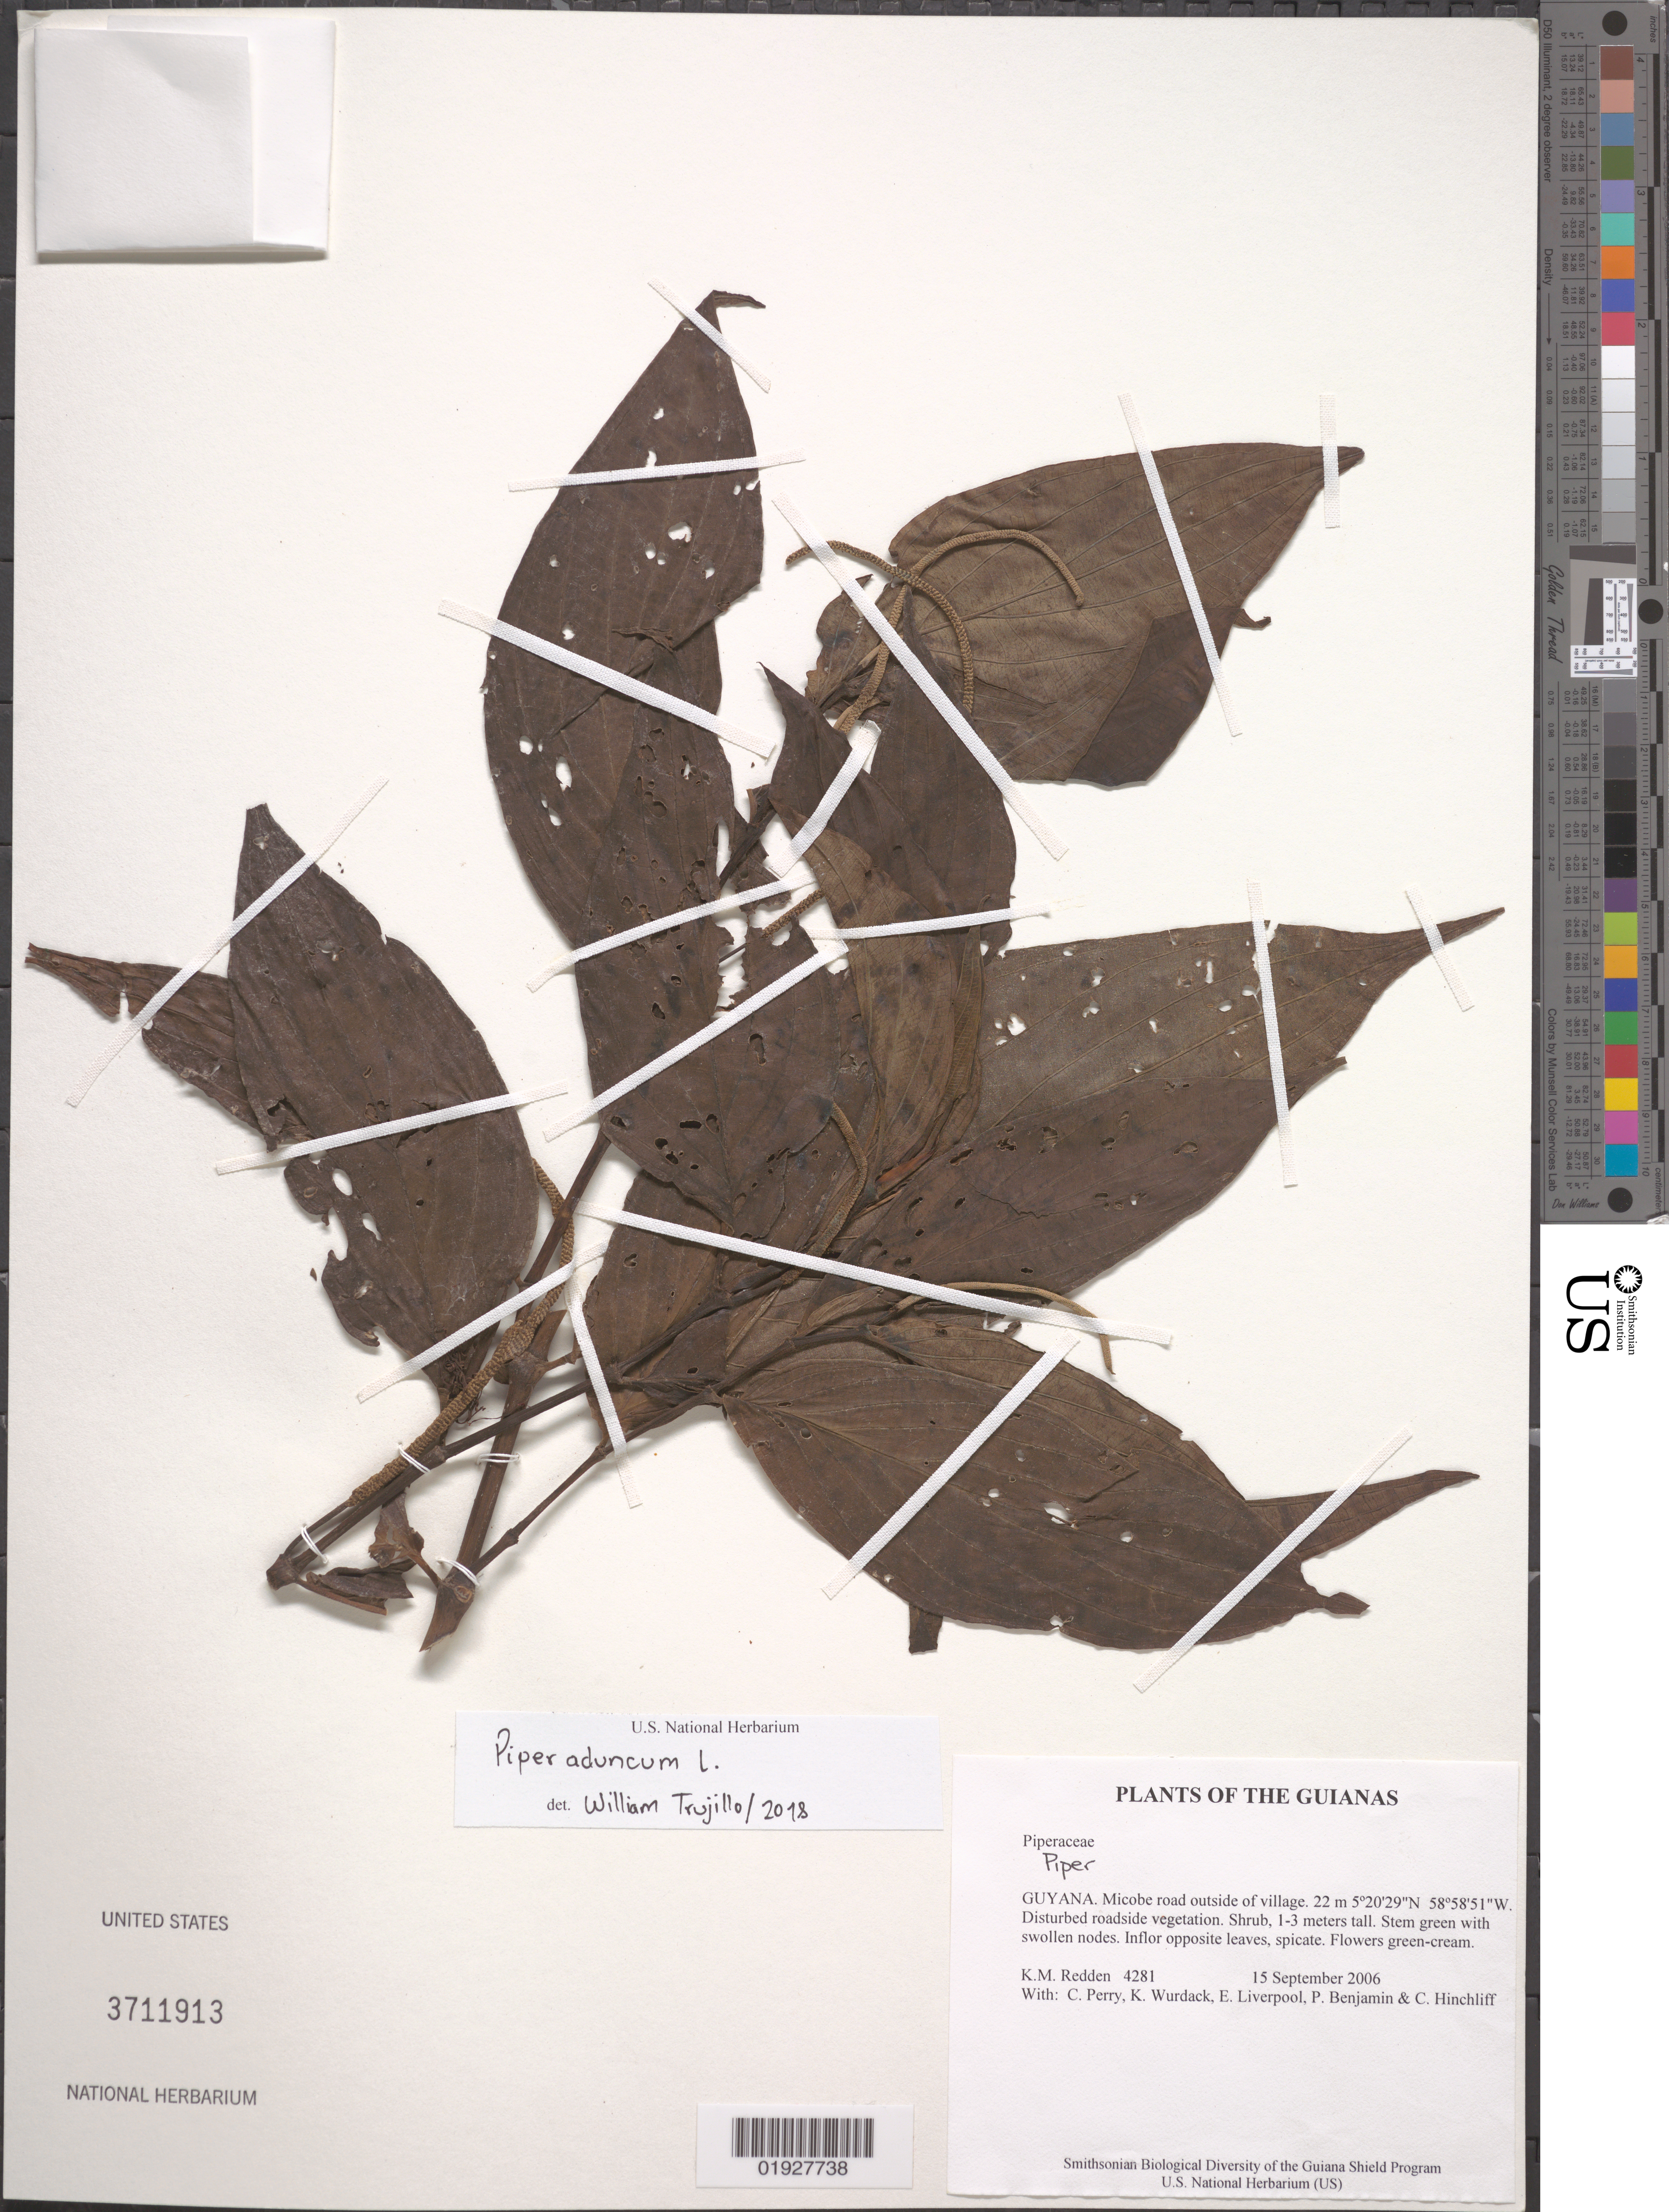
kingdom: Plantae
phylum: Tracheophyta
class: Magnoliopsida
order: Piperales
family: Piperaceae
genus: Piper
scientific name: Piper aduncum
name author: L.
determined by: Trujillo, W.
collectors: K. M. Redden, C. Perry, K. Wurdack, E. Liverpool, P. Benjamin & C. E. Hinchliff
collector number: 4281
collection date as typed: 15 September 2006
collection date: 2006-09-15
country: Guyana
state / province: Potaro-Siparuni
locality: Micobe road outside of village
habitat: Disturbed roadside vegetation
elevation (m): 22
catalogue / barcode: US 3711913